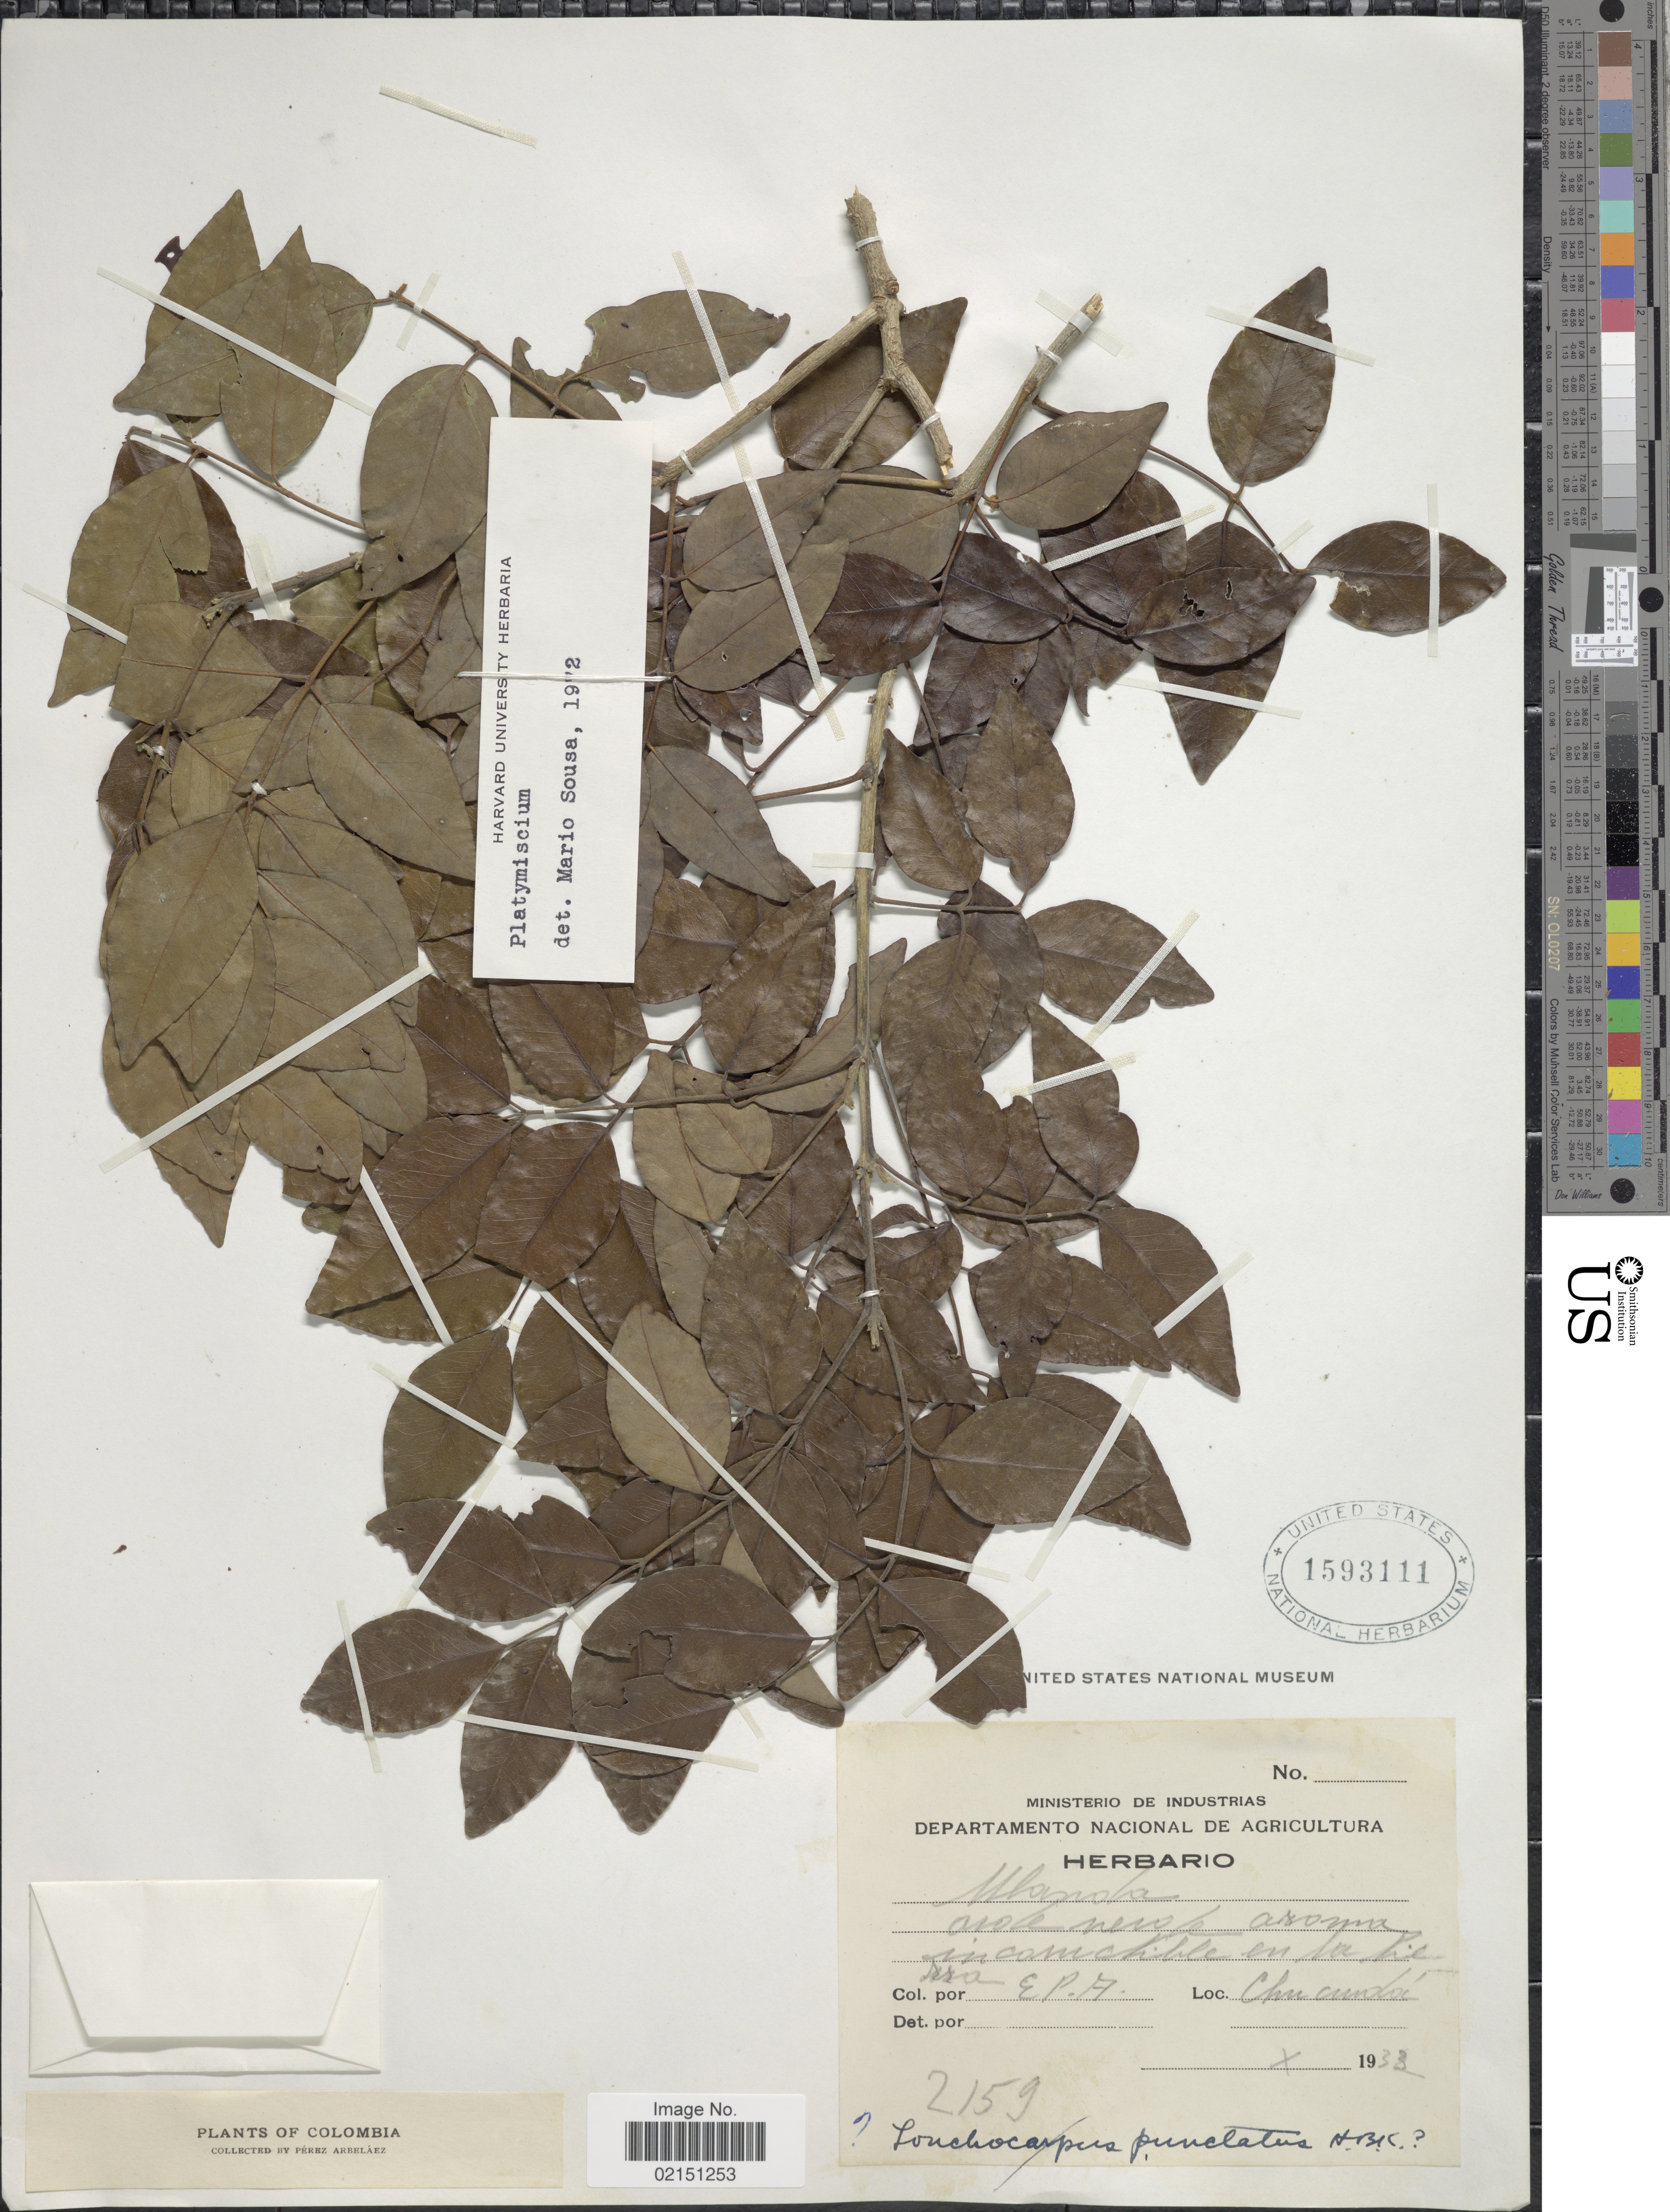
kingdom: Plantae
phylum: Tracheophyta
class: Magnoliopsida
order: Fabales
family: Fabaceae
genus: Platymiscium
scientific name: Platymiscium sp.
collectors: E. Pérez Arbeláez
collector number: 2159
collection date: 1933-10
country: Colombia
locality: Chucundoe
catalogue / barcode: US 1593111